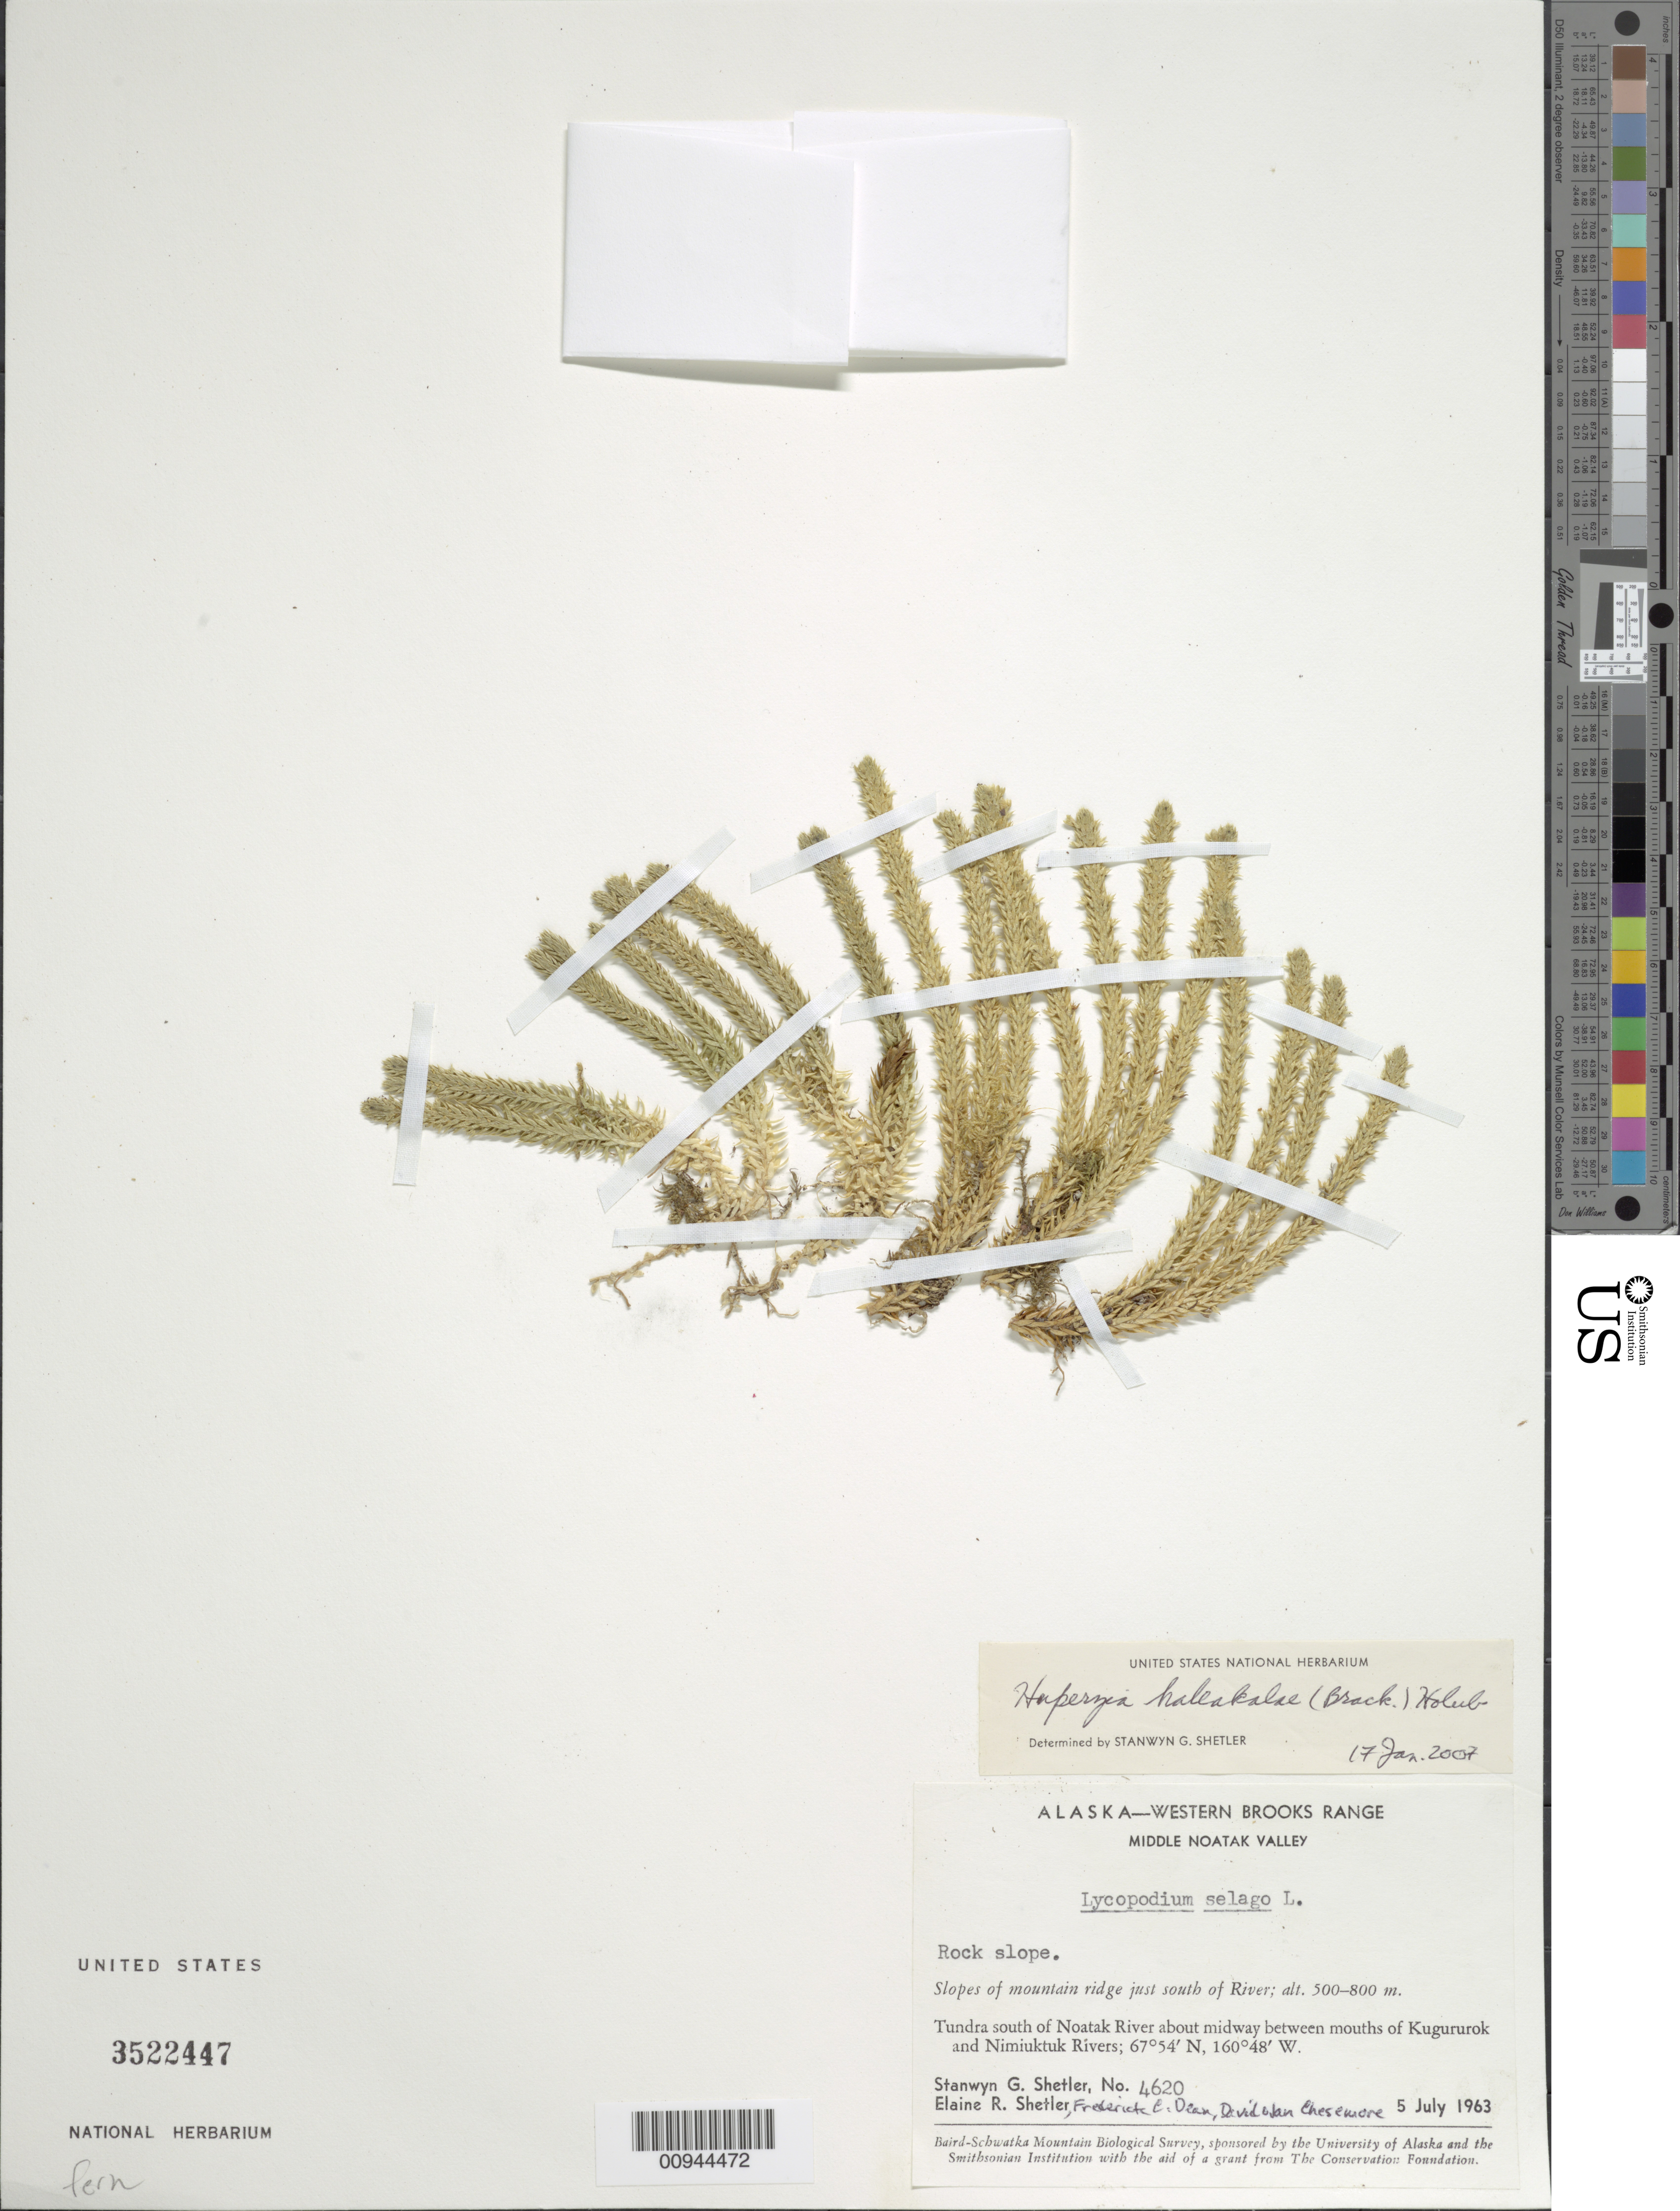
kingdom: Plantae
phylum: Tracheophyta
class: Lycopodiopsida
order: Lycopodiales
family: Lycopodiaceae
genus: Huperzia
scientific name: Huperzia haleakalae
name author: (Brack.) Holub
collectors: S. Shetler, E. R. Shetler, F. C. Dean, D. Chesemore & J. Chesemore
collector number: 4620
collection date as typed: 05 Jul 1963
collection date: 1963-07-05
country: United States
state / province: Alaska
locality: S of Noatak River about midway between mouths of Kugururok and Nimiuktuk Rivers. Western Brooks Range, Middle Noatak Valley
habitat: Tundra. Slopes of mountain ridge just south of River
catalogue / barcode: US 3522447